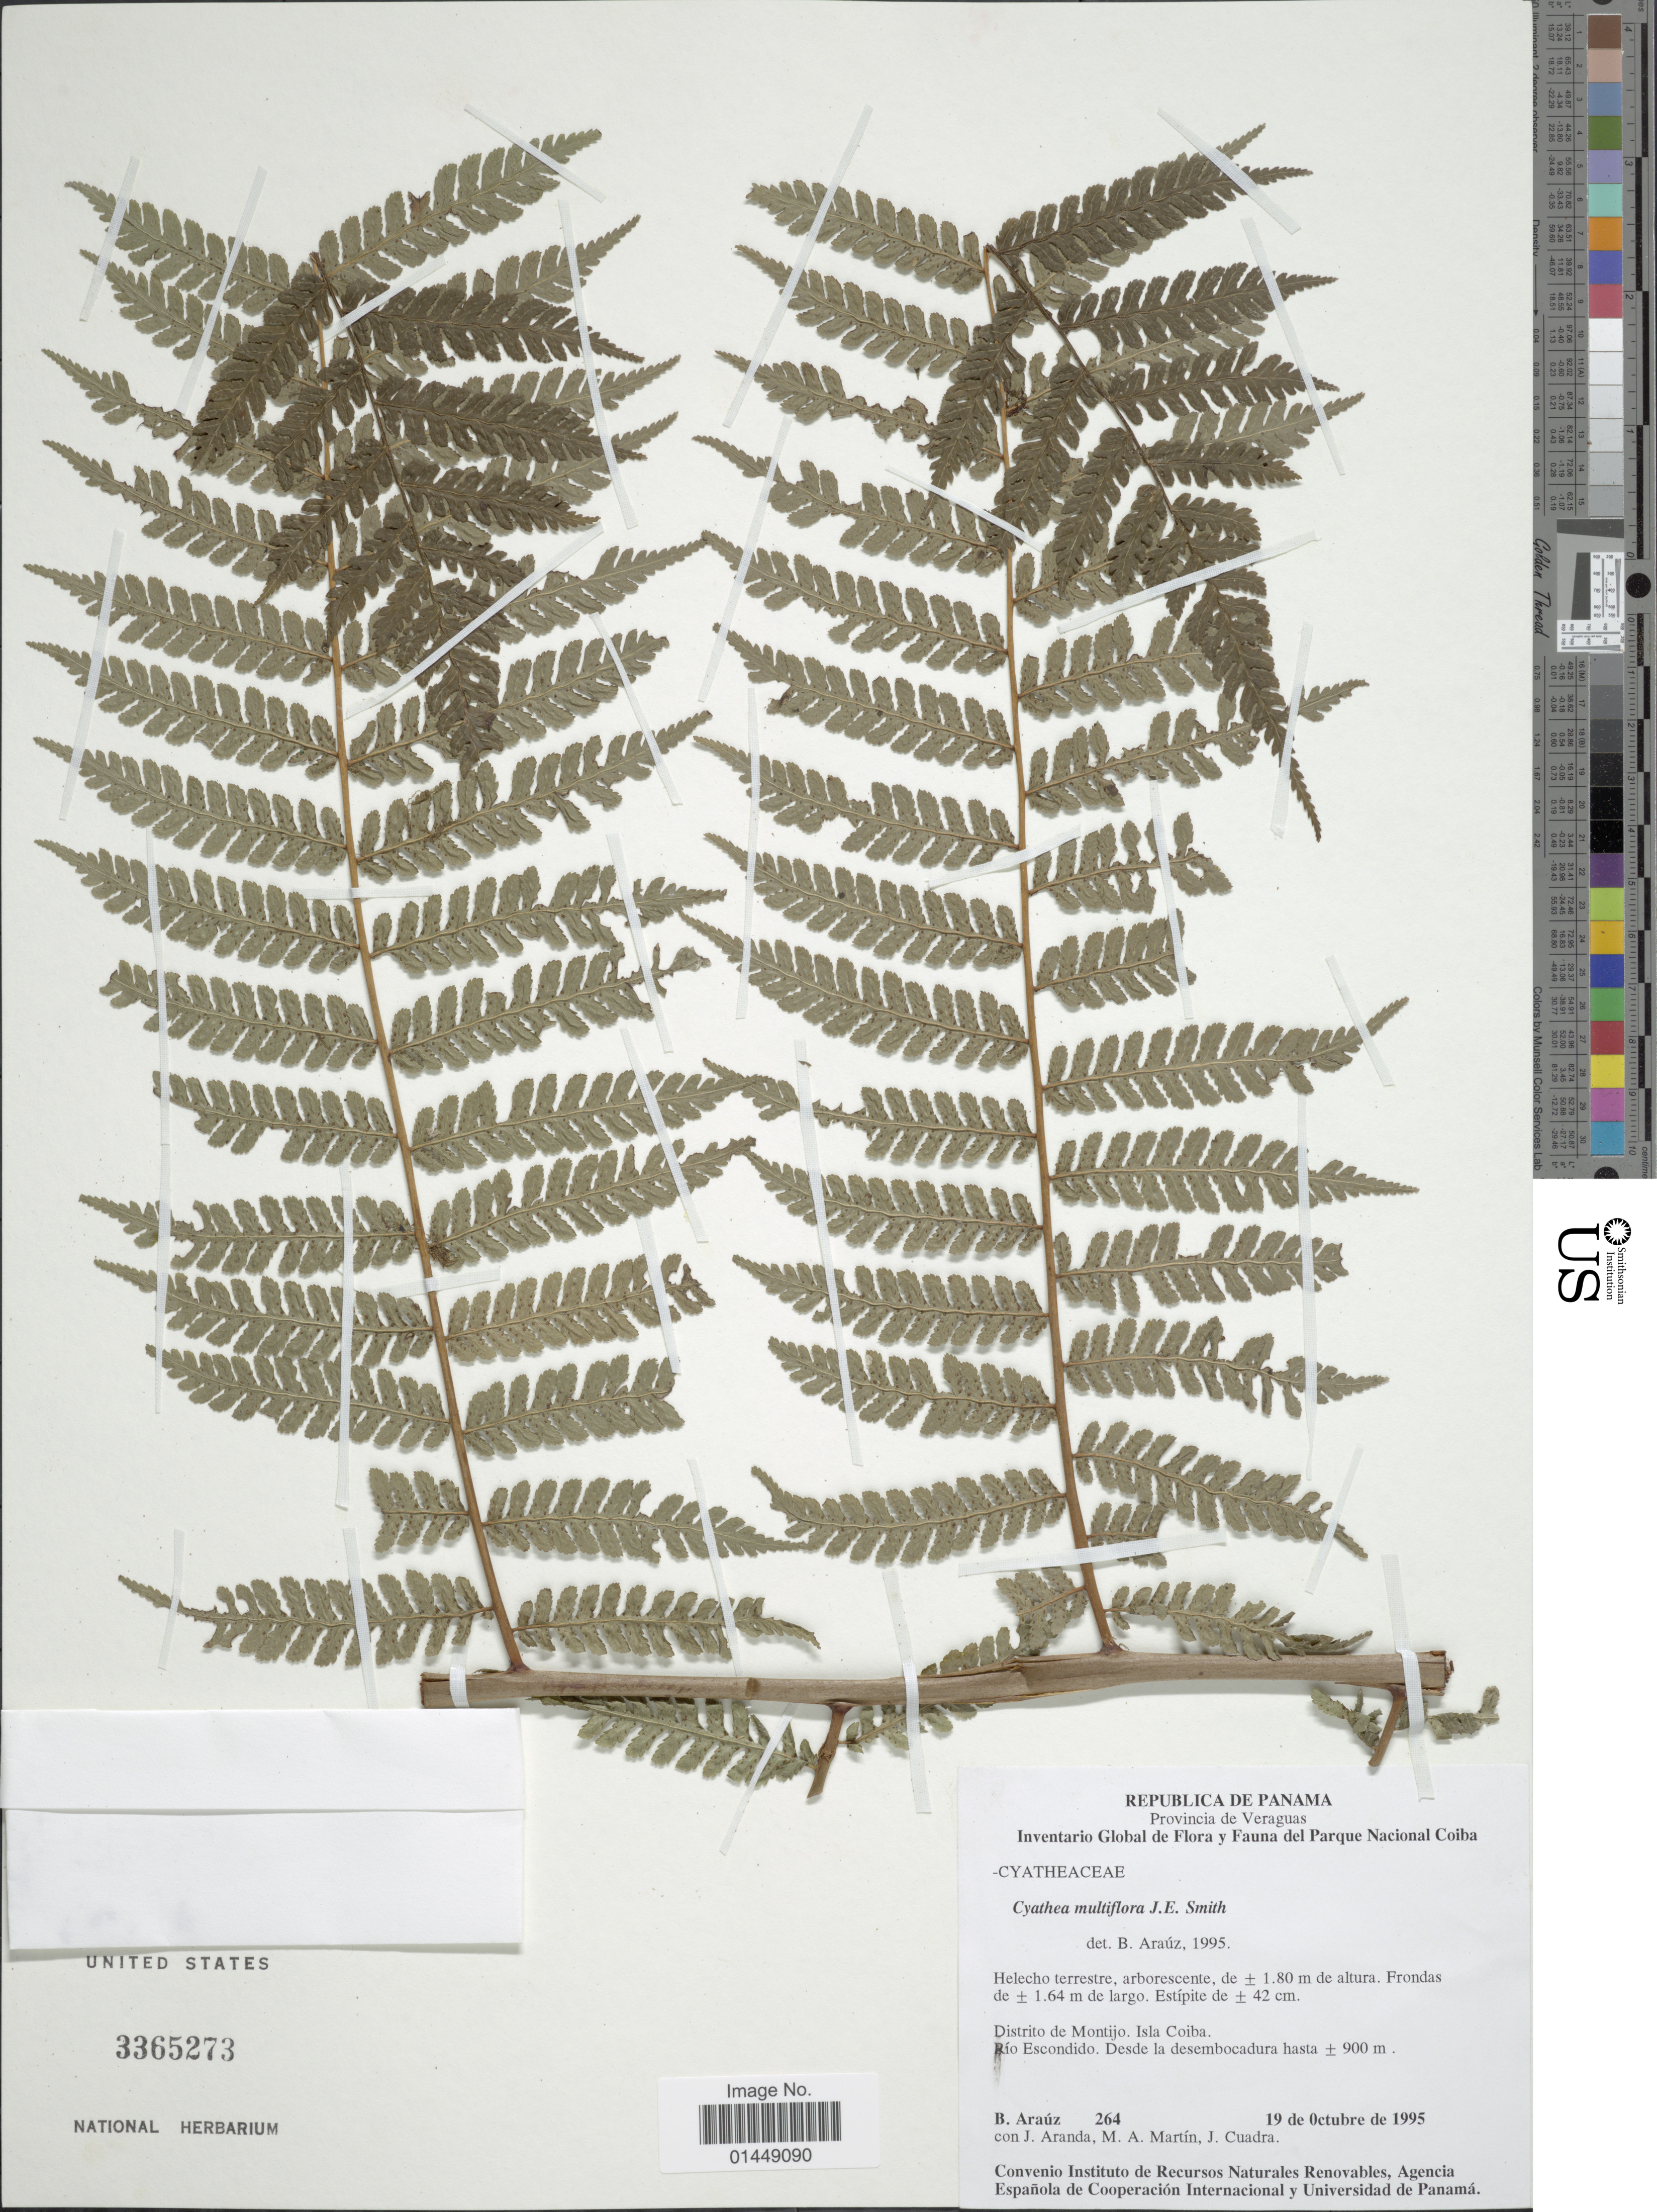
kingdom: Plantae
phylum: Tracheophyta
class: Polypodiopsida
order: Cyatheales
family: Cyatheaceae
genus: Cyathea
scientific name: Cyathea multiflora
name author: Sm.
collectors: B. Araúz, J. Aranda, M. A. Martin & J. Cuadra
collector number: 264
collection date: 1995-10-19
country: Panama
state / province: Veraguas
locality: Provincia de Veraguas. Distrito de Montijo. Isla Coiba. Río Escondido.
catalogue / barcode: US 3365273